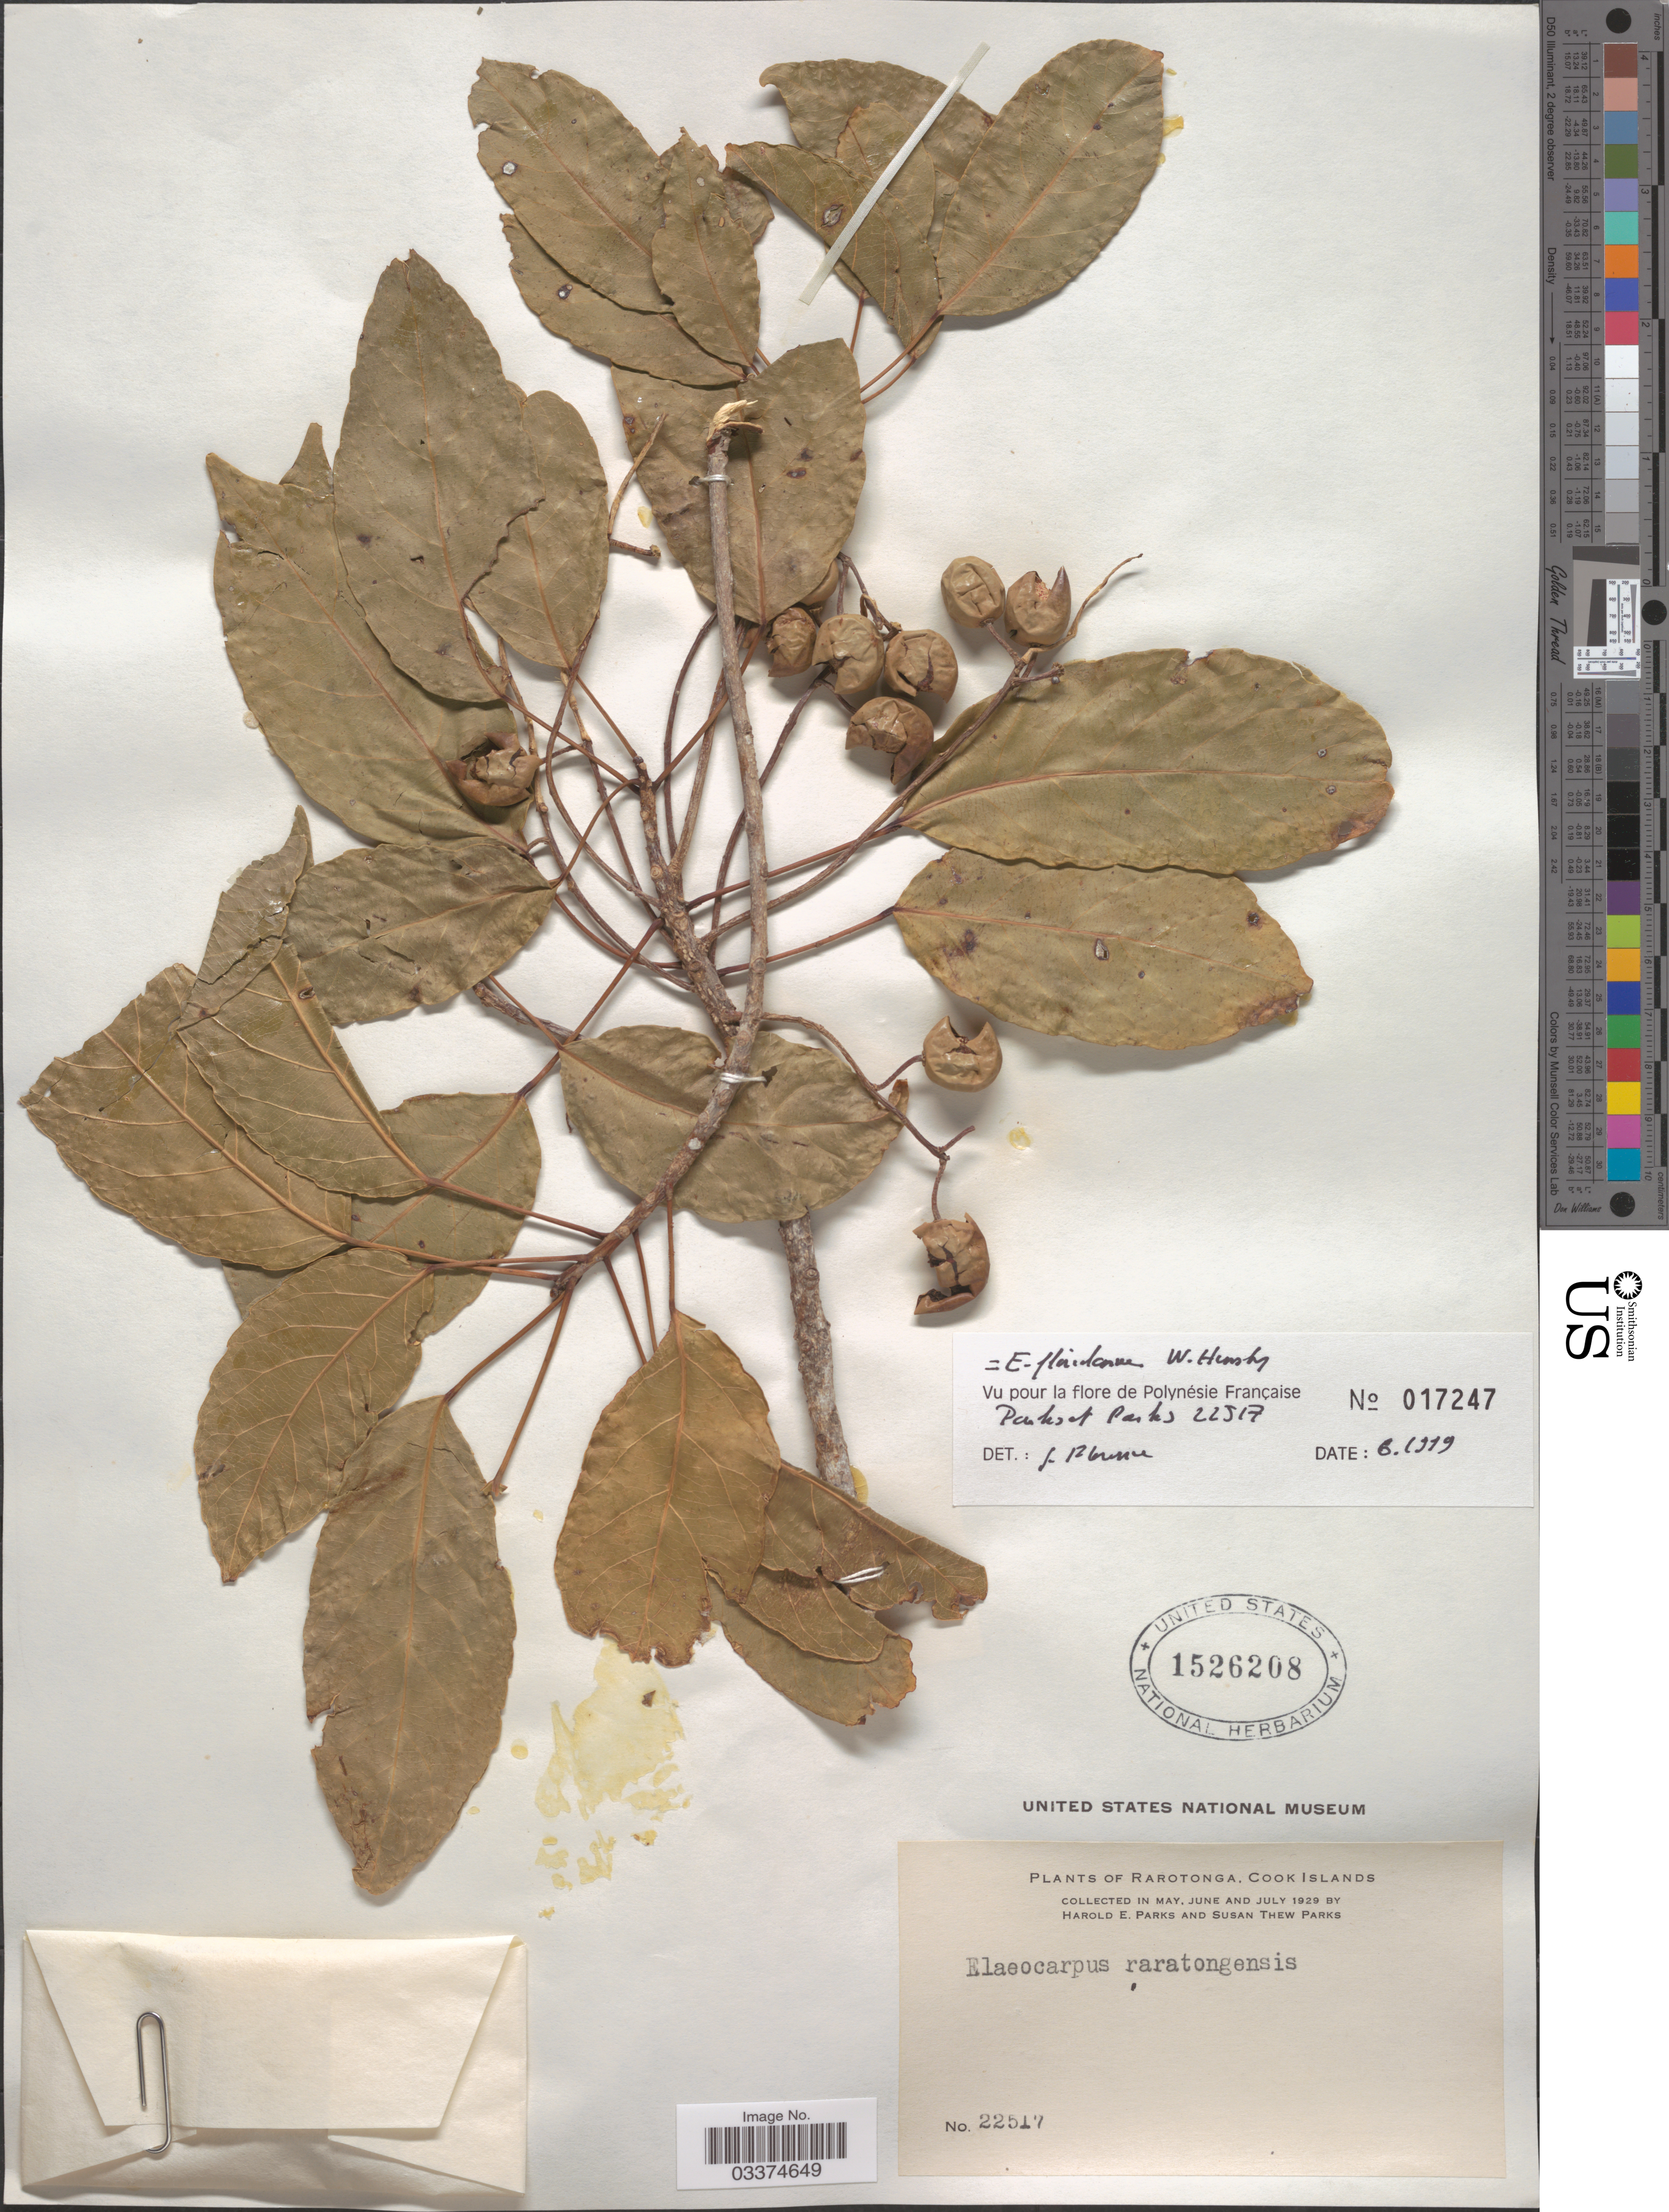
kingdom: Plantae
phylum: Tracheophyta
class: Magnoliopsida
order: Oxalidales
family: Elaeocarpaceae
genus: Elaeocarpus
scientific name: Elaeocarpus rarotongensis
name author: Hemsl.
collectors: H. E. Parks & S. Parks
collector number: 22517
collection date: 1929-05/1929-07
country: Cook Islands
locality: Rarotonga.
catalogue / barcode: US 1526208